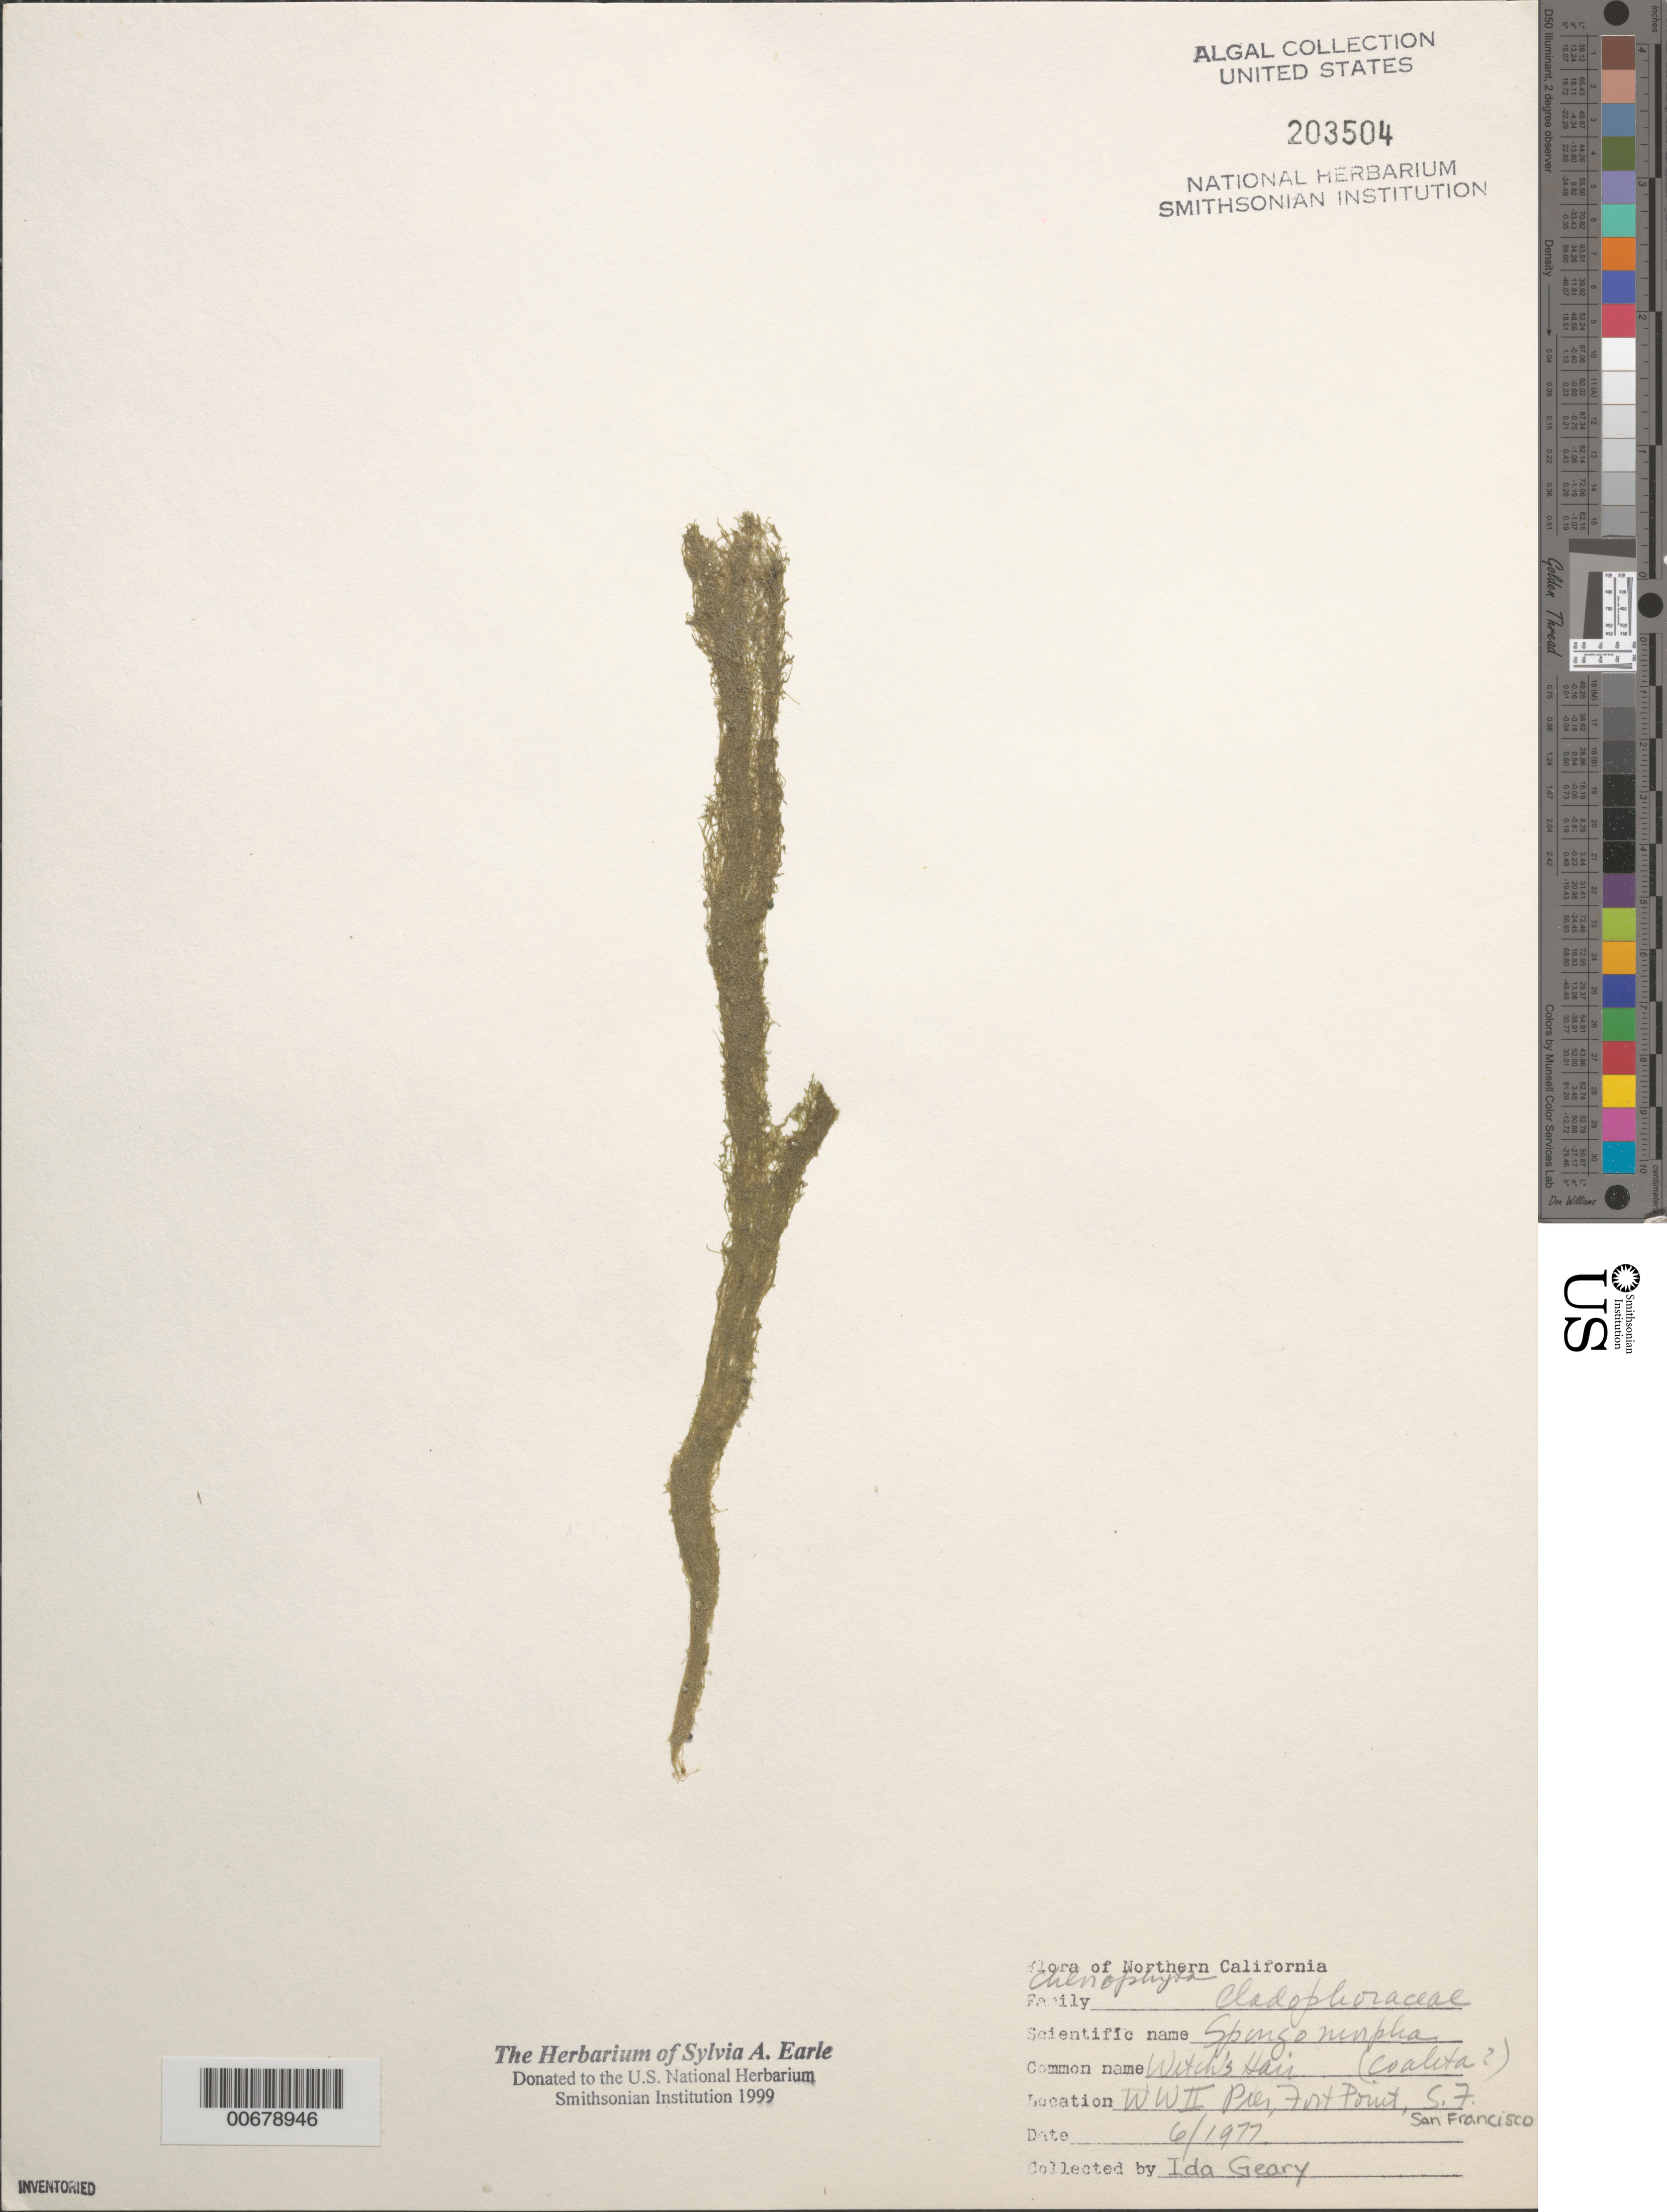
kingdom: Plantae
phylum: Chlorophyta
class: Ulvophyceae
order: Ulotrichales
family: Ulotrichaceae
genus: Acrosiphonia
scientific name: Acrosiphonia coalita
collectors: I. Geary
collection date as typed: Jun 1977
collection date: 1977-06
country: United States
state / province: California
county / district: San Francisco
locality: San Francisco, Fort Point, World War II Pier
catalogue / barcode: US 203504